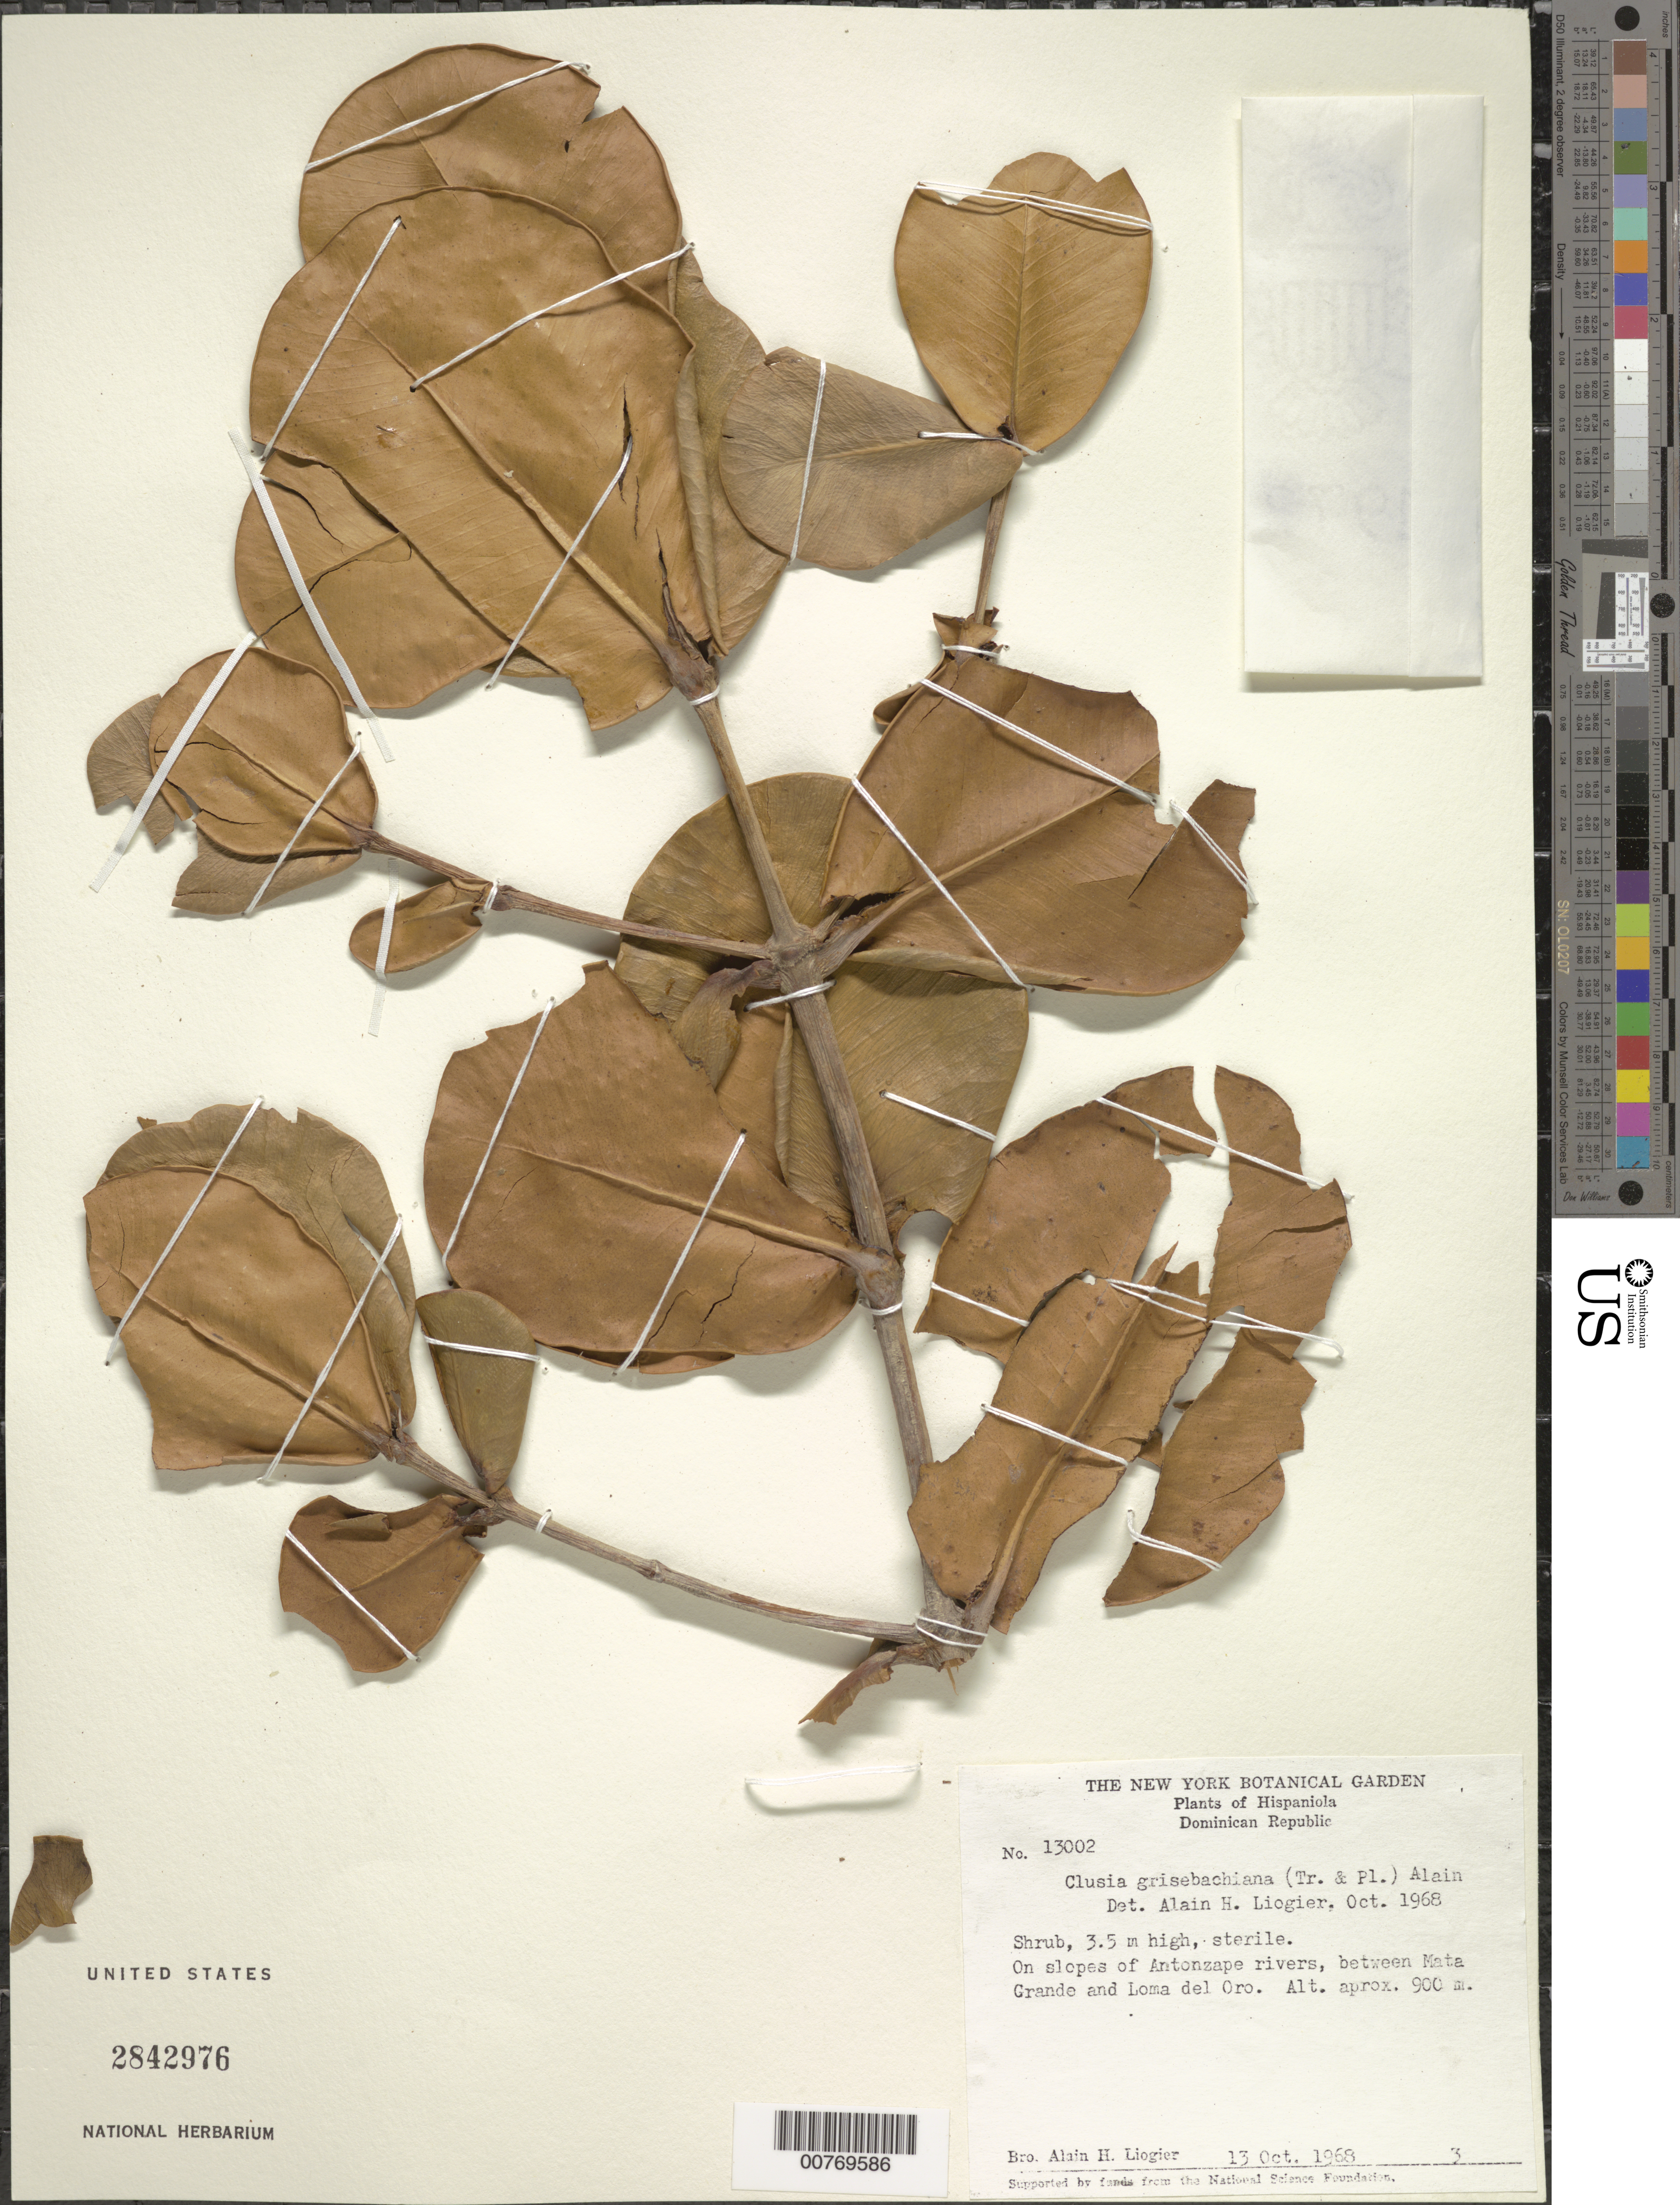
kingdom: Plantae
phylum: Tracheophyta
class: Magnoliopsida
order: Malpighiales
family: Clusiaceae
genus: Clusia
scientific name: Clusia grisebachiana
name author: (Planch. & Triana) Alain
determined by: Liogier, Alain H.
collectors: A. H. Liogier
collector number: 13002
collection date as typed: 13 Oct 1968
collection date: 1968-10-13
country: Dominican Republic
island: Hispaniola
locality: Antonzape river, between Mata Grande and Loma del Oro.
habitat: Slopes near Antonzape river.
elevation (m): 900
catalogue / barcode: US 2842976